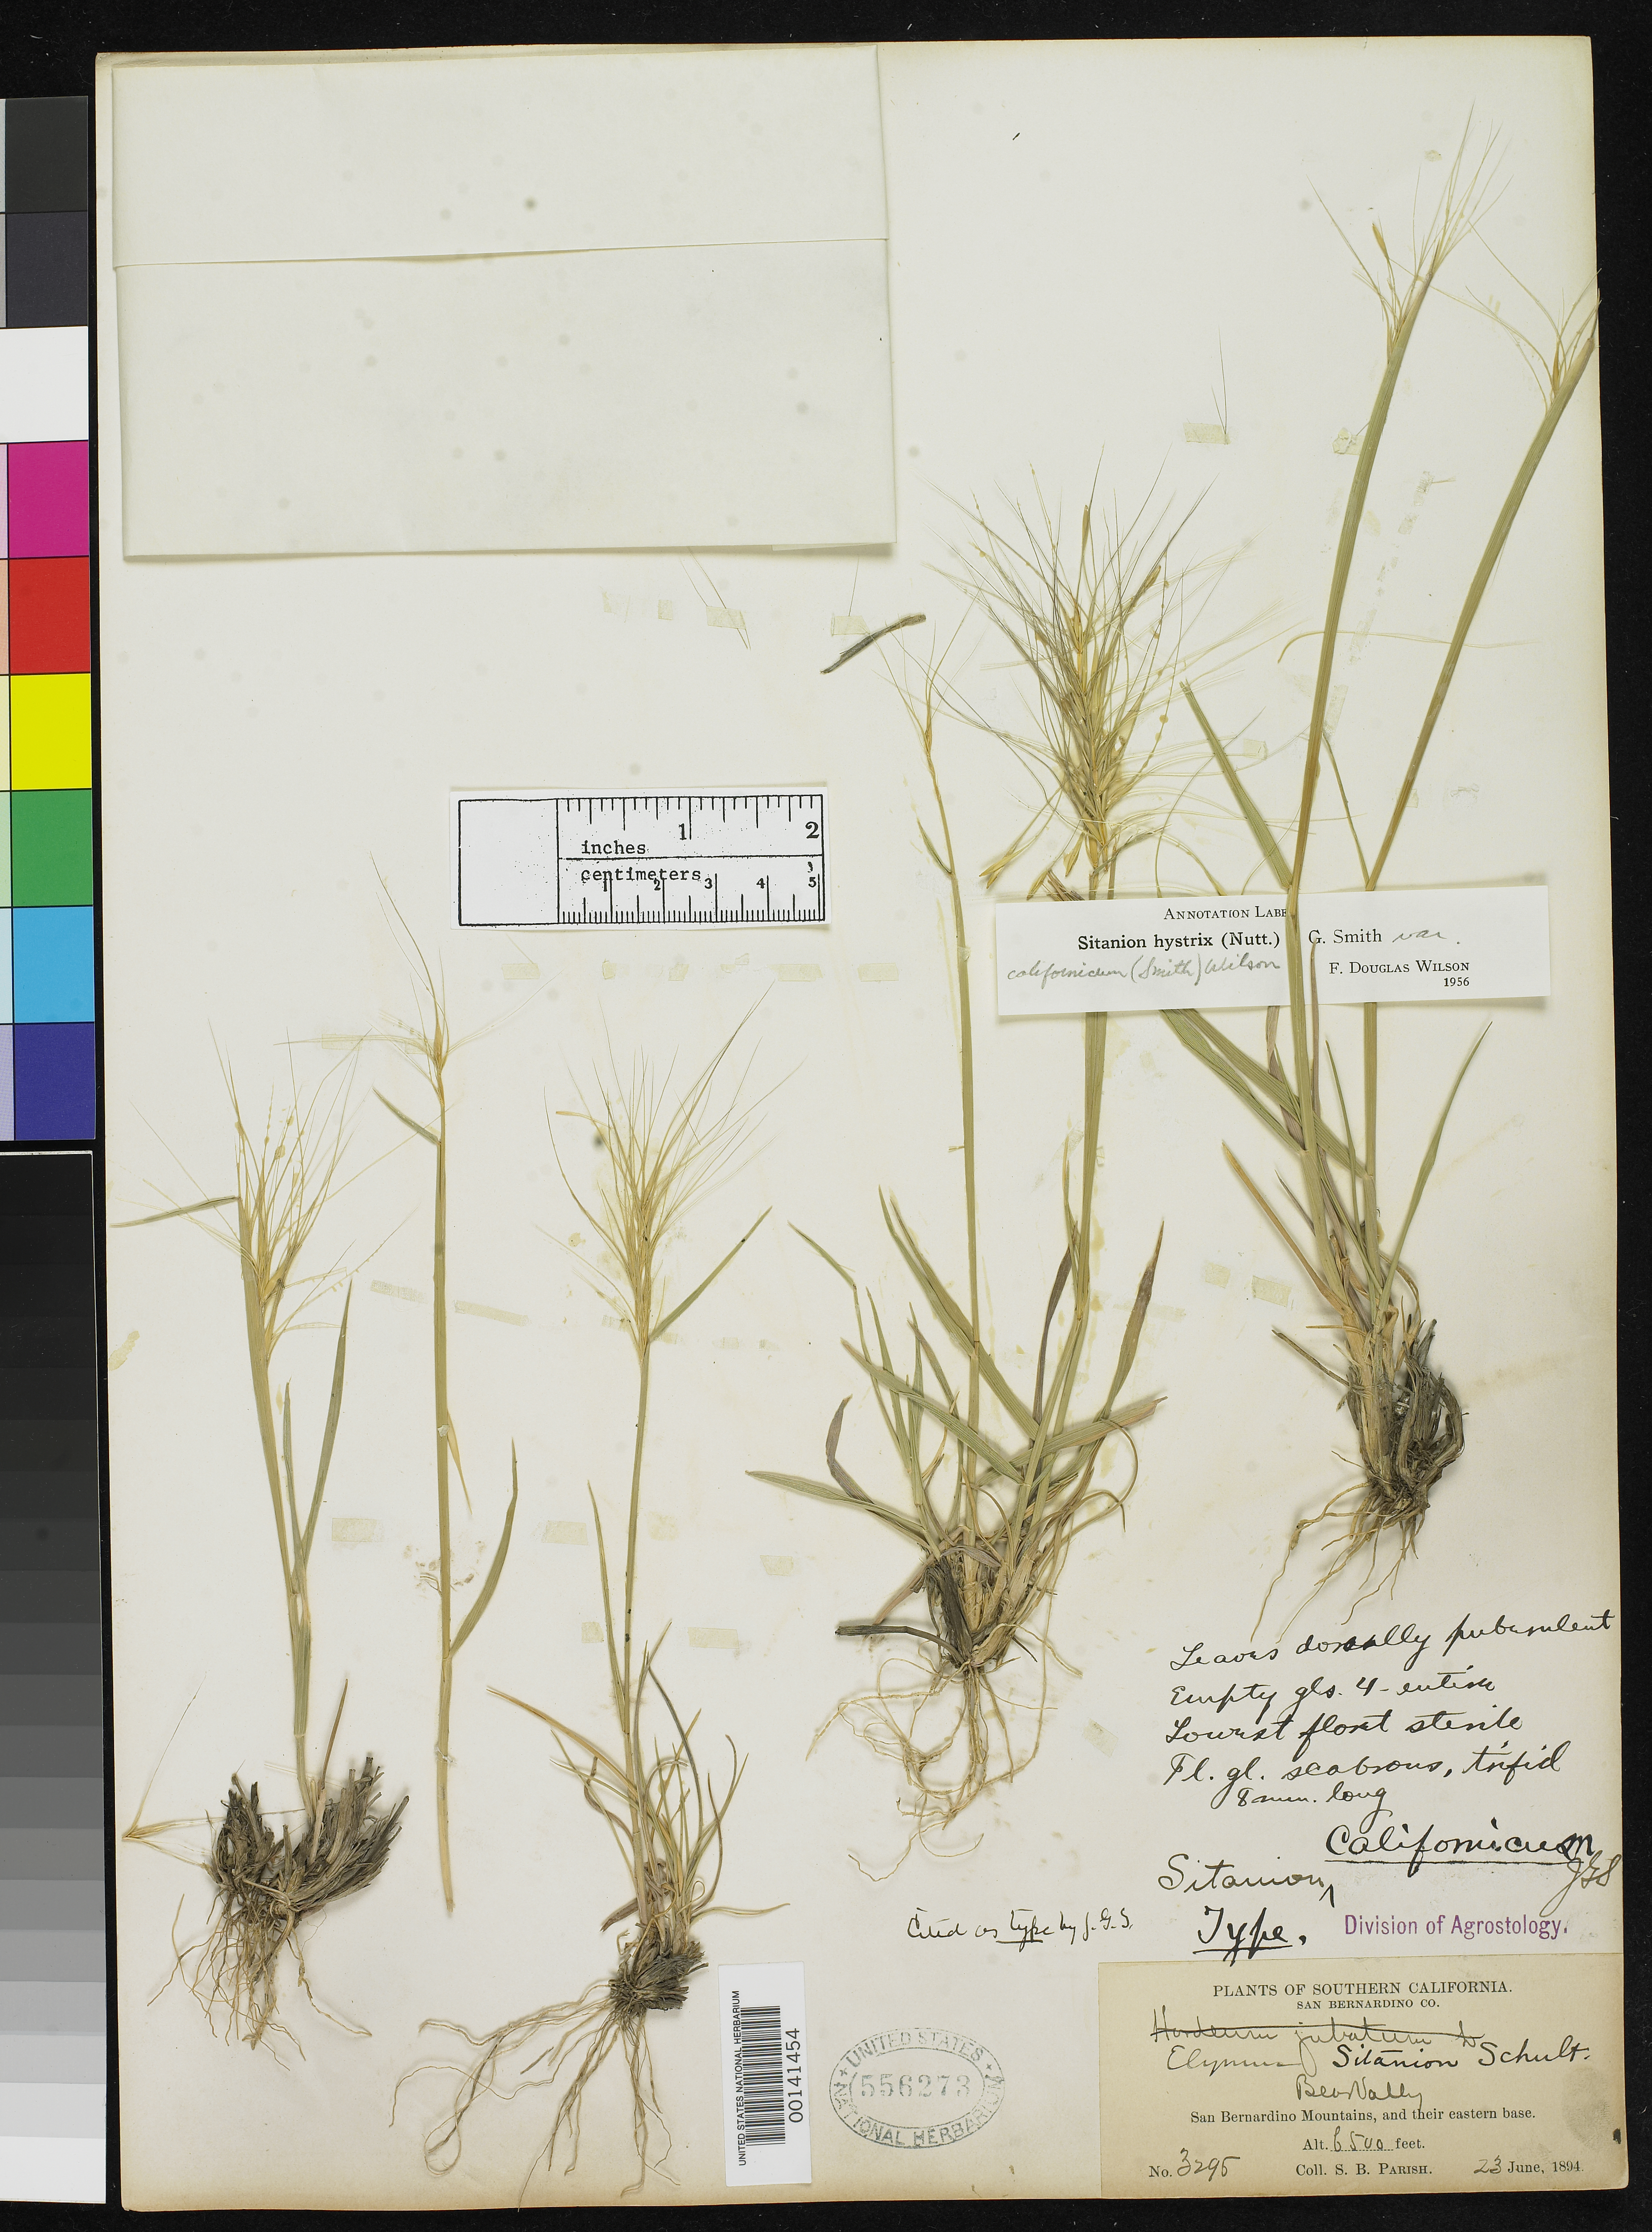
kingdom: Plantae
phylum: Tracheophyta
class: Liliopsida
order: Poales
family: Poaceae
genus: Sitanion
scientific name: Sitanion californicum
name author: J.G. Sm.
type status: Isotype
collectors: S. B. Parish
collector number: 3295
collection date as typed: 23 Jun 1894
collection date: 1894-06-23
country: United States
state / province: California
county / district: San Bernardino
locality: San Bernardino Mts.; alt. 6500 ft.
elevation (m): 1981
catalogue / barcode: US 556273